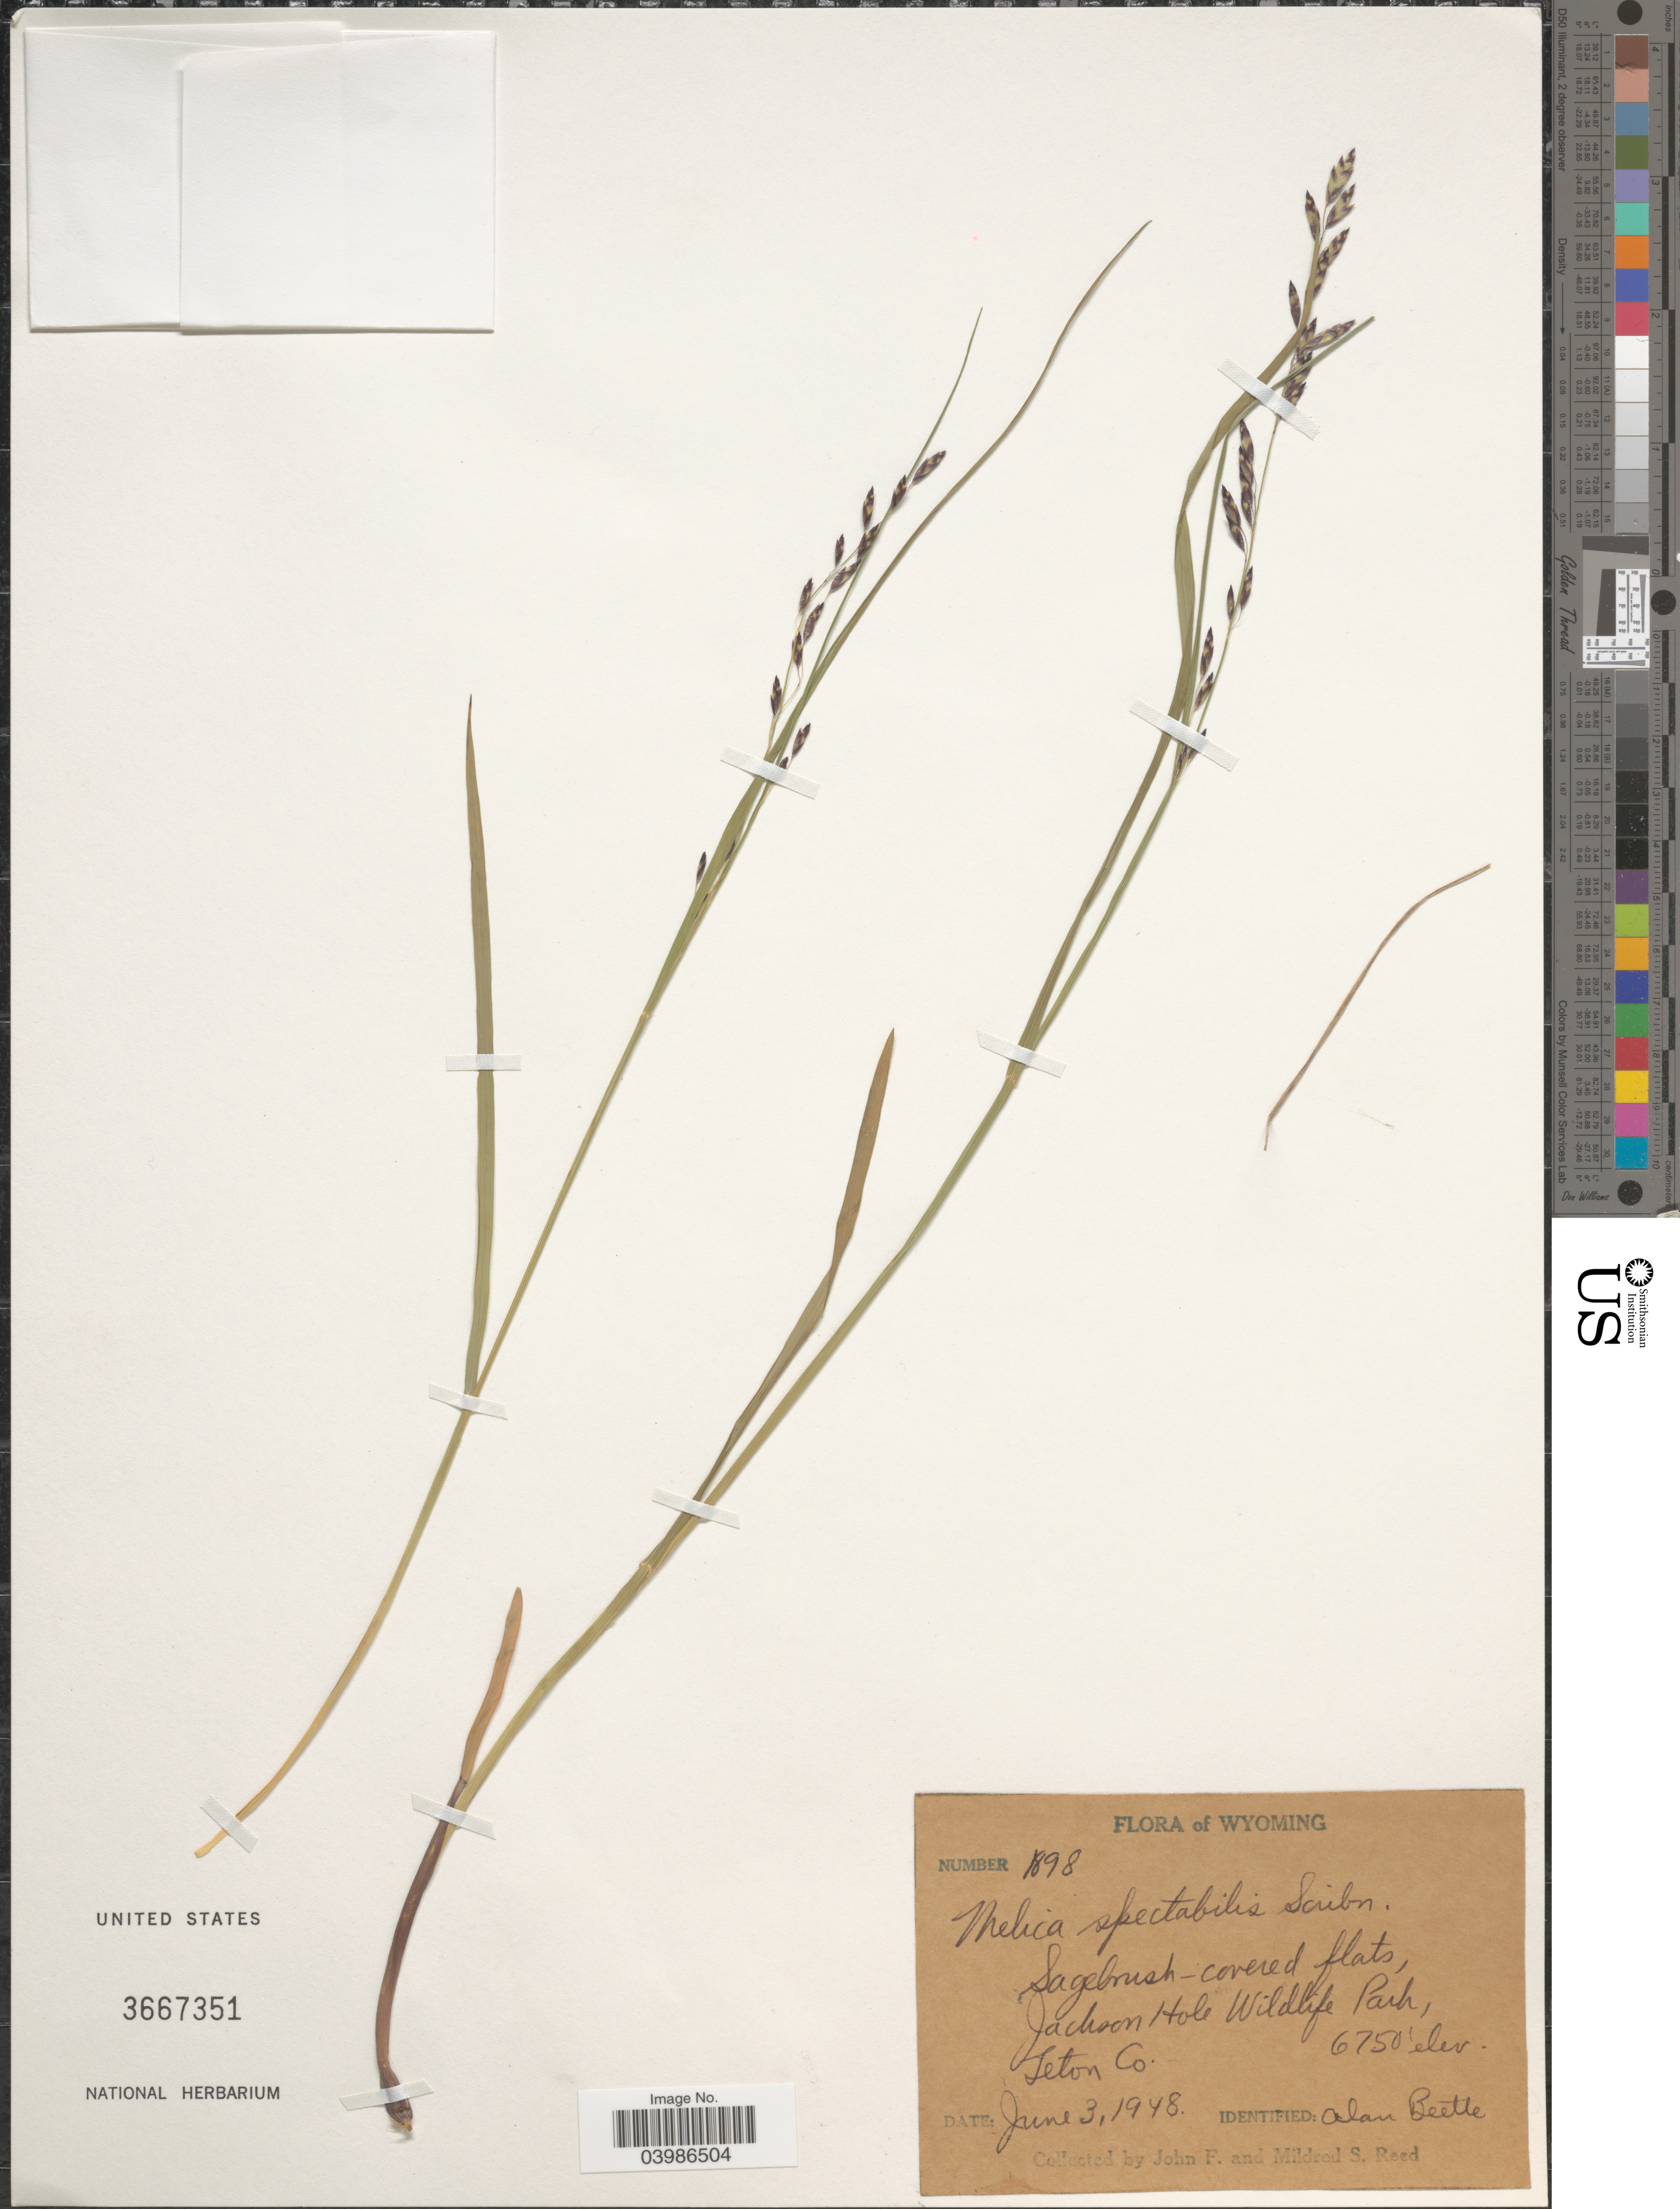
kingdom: Plantae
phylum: Tracheophyta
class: Liliopsida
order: Poales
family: Poaceae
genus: Melica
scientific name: Melica spectabilis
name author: Scribn.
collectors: J. Reed & M. Reed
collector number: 1898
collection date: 1948-06-03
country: United States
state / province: Wyoming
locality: Jackson Hole Wildlife Park, Teton Co.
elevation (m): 2057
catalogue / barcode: US 3667351